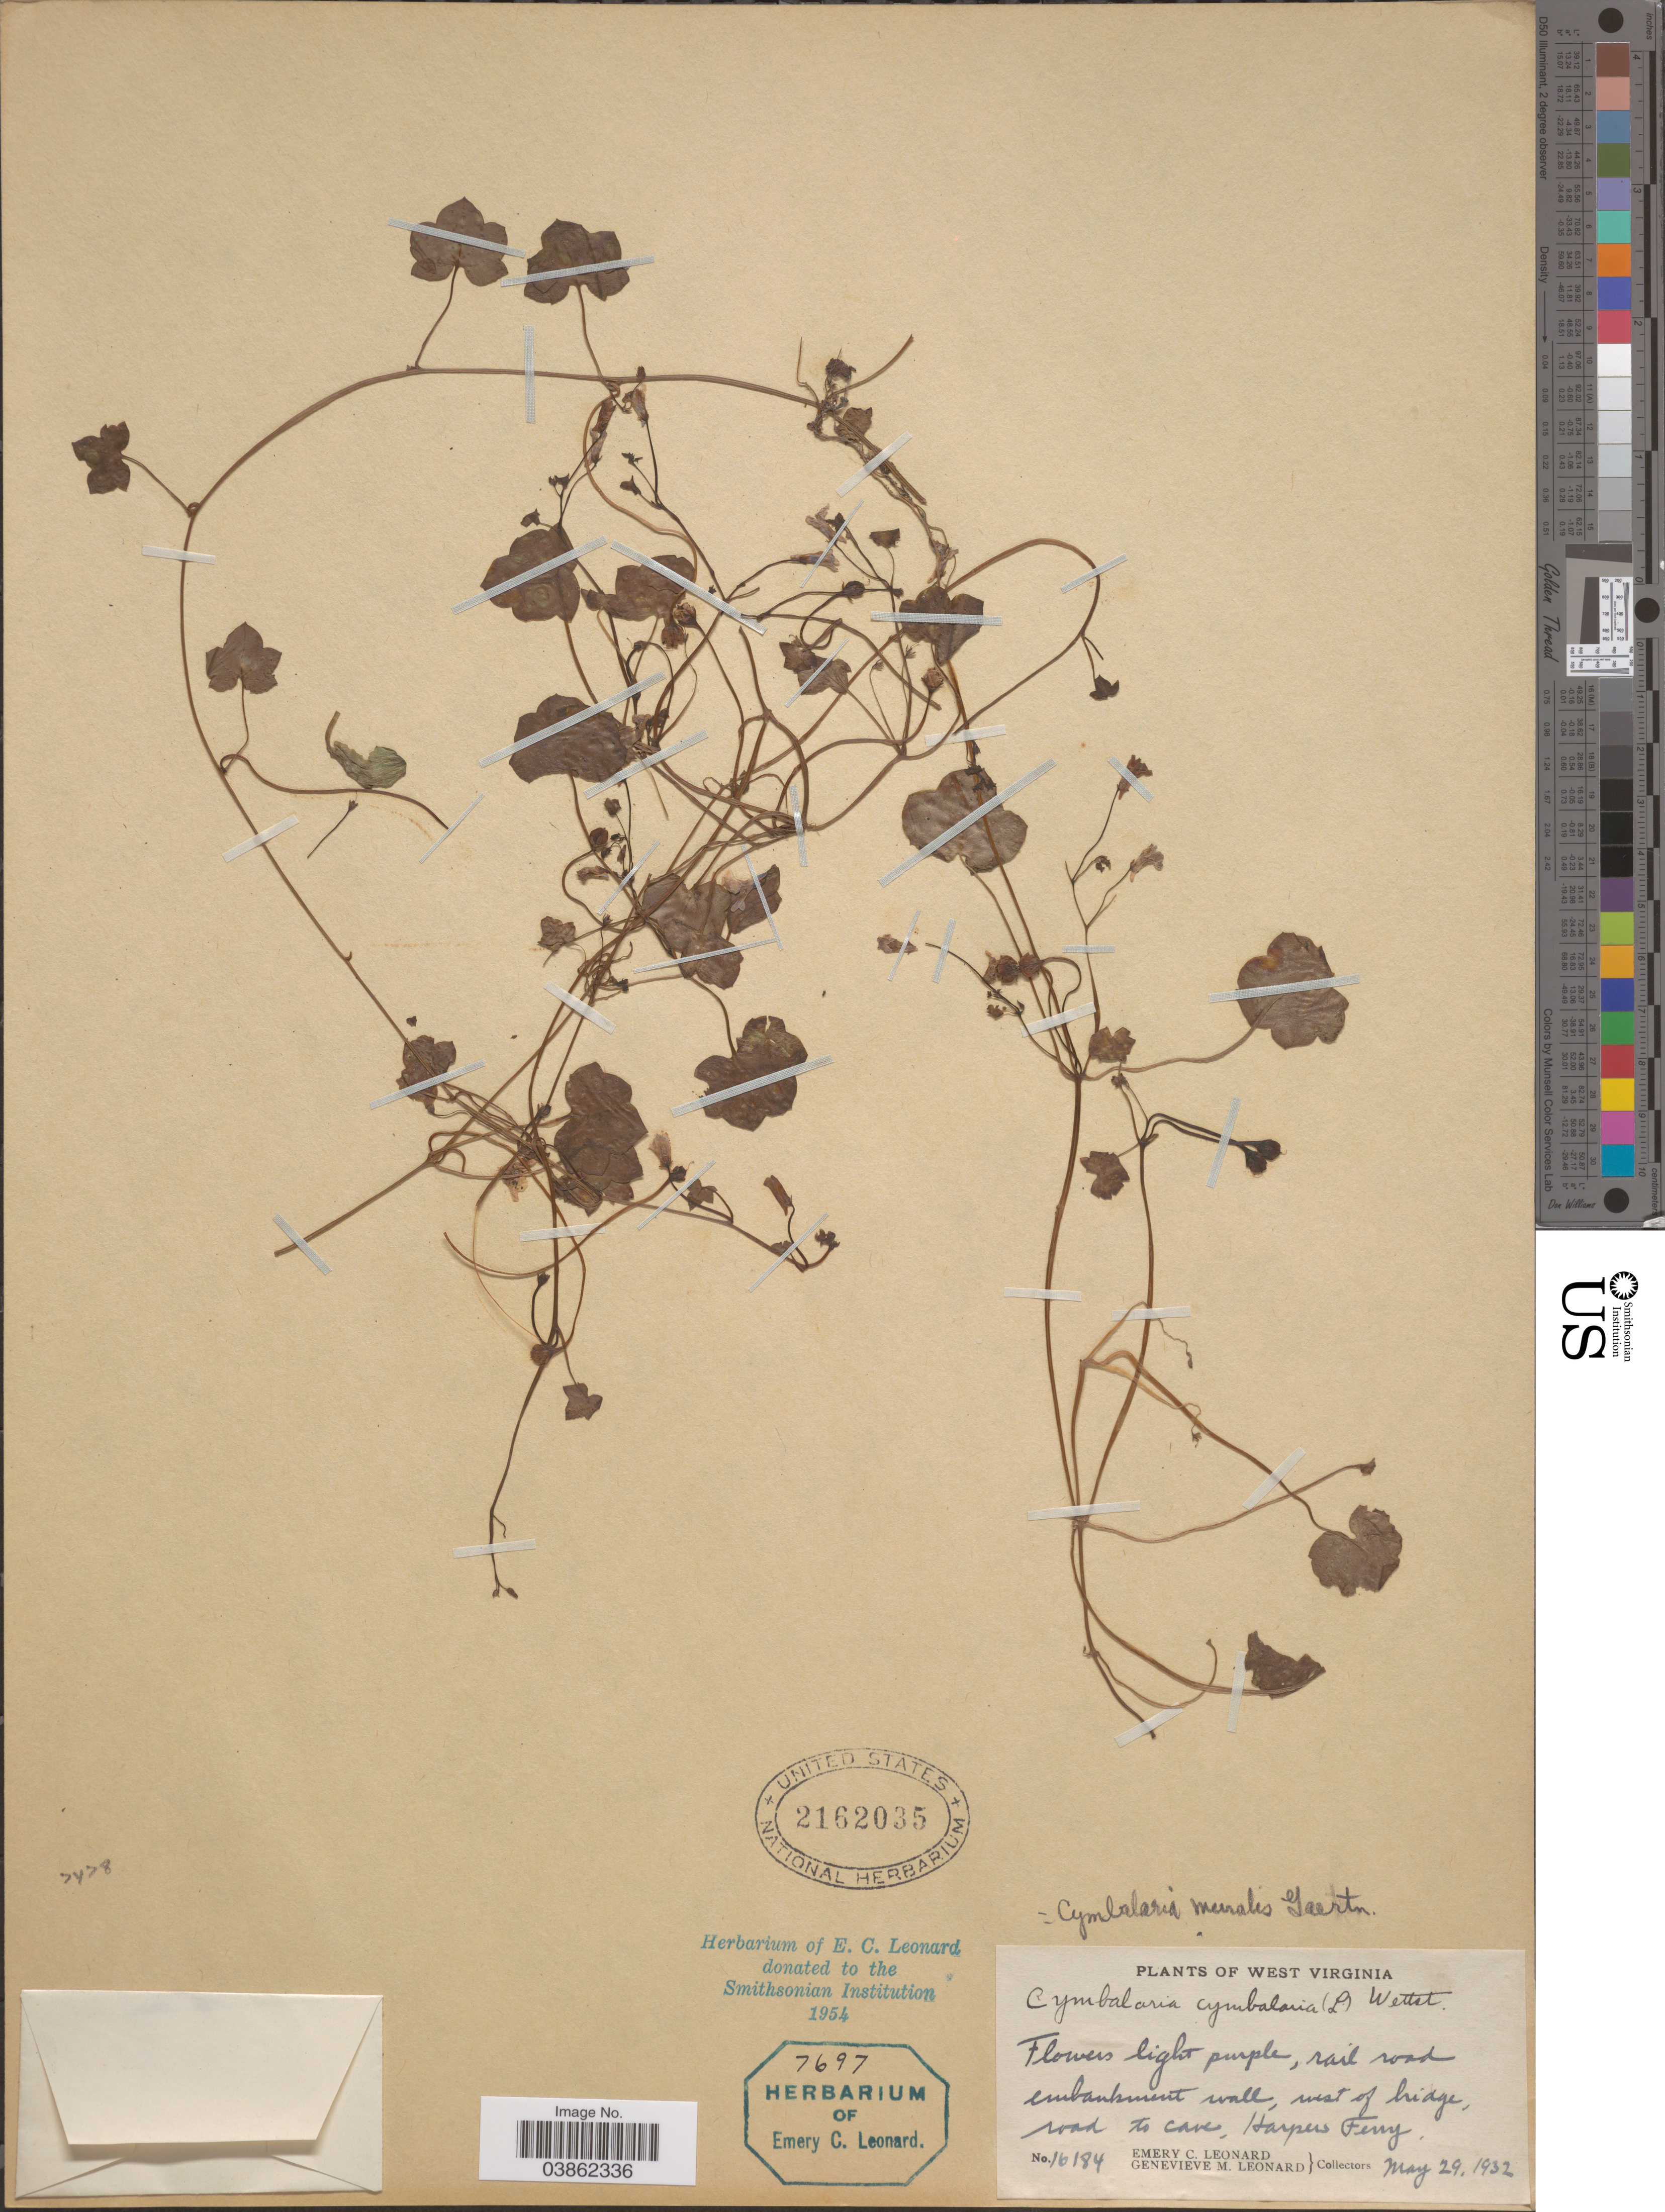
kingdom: Plantae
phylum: Tracheophyta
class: Magnoliopsida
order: Lamiales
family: Plantaginaceae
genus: Cymbalaria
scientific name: Cymbalaria muralis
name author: Gaertn. et al.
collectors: E. C. Leonard & G. M. Leonard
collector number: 16184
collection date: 1932-05-29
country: United States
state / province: West Virginia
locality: West of bridge, road to cave, Harpers Ferry.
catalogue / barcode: US 2162035